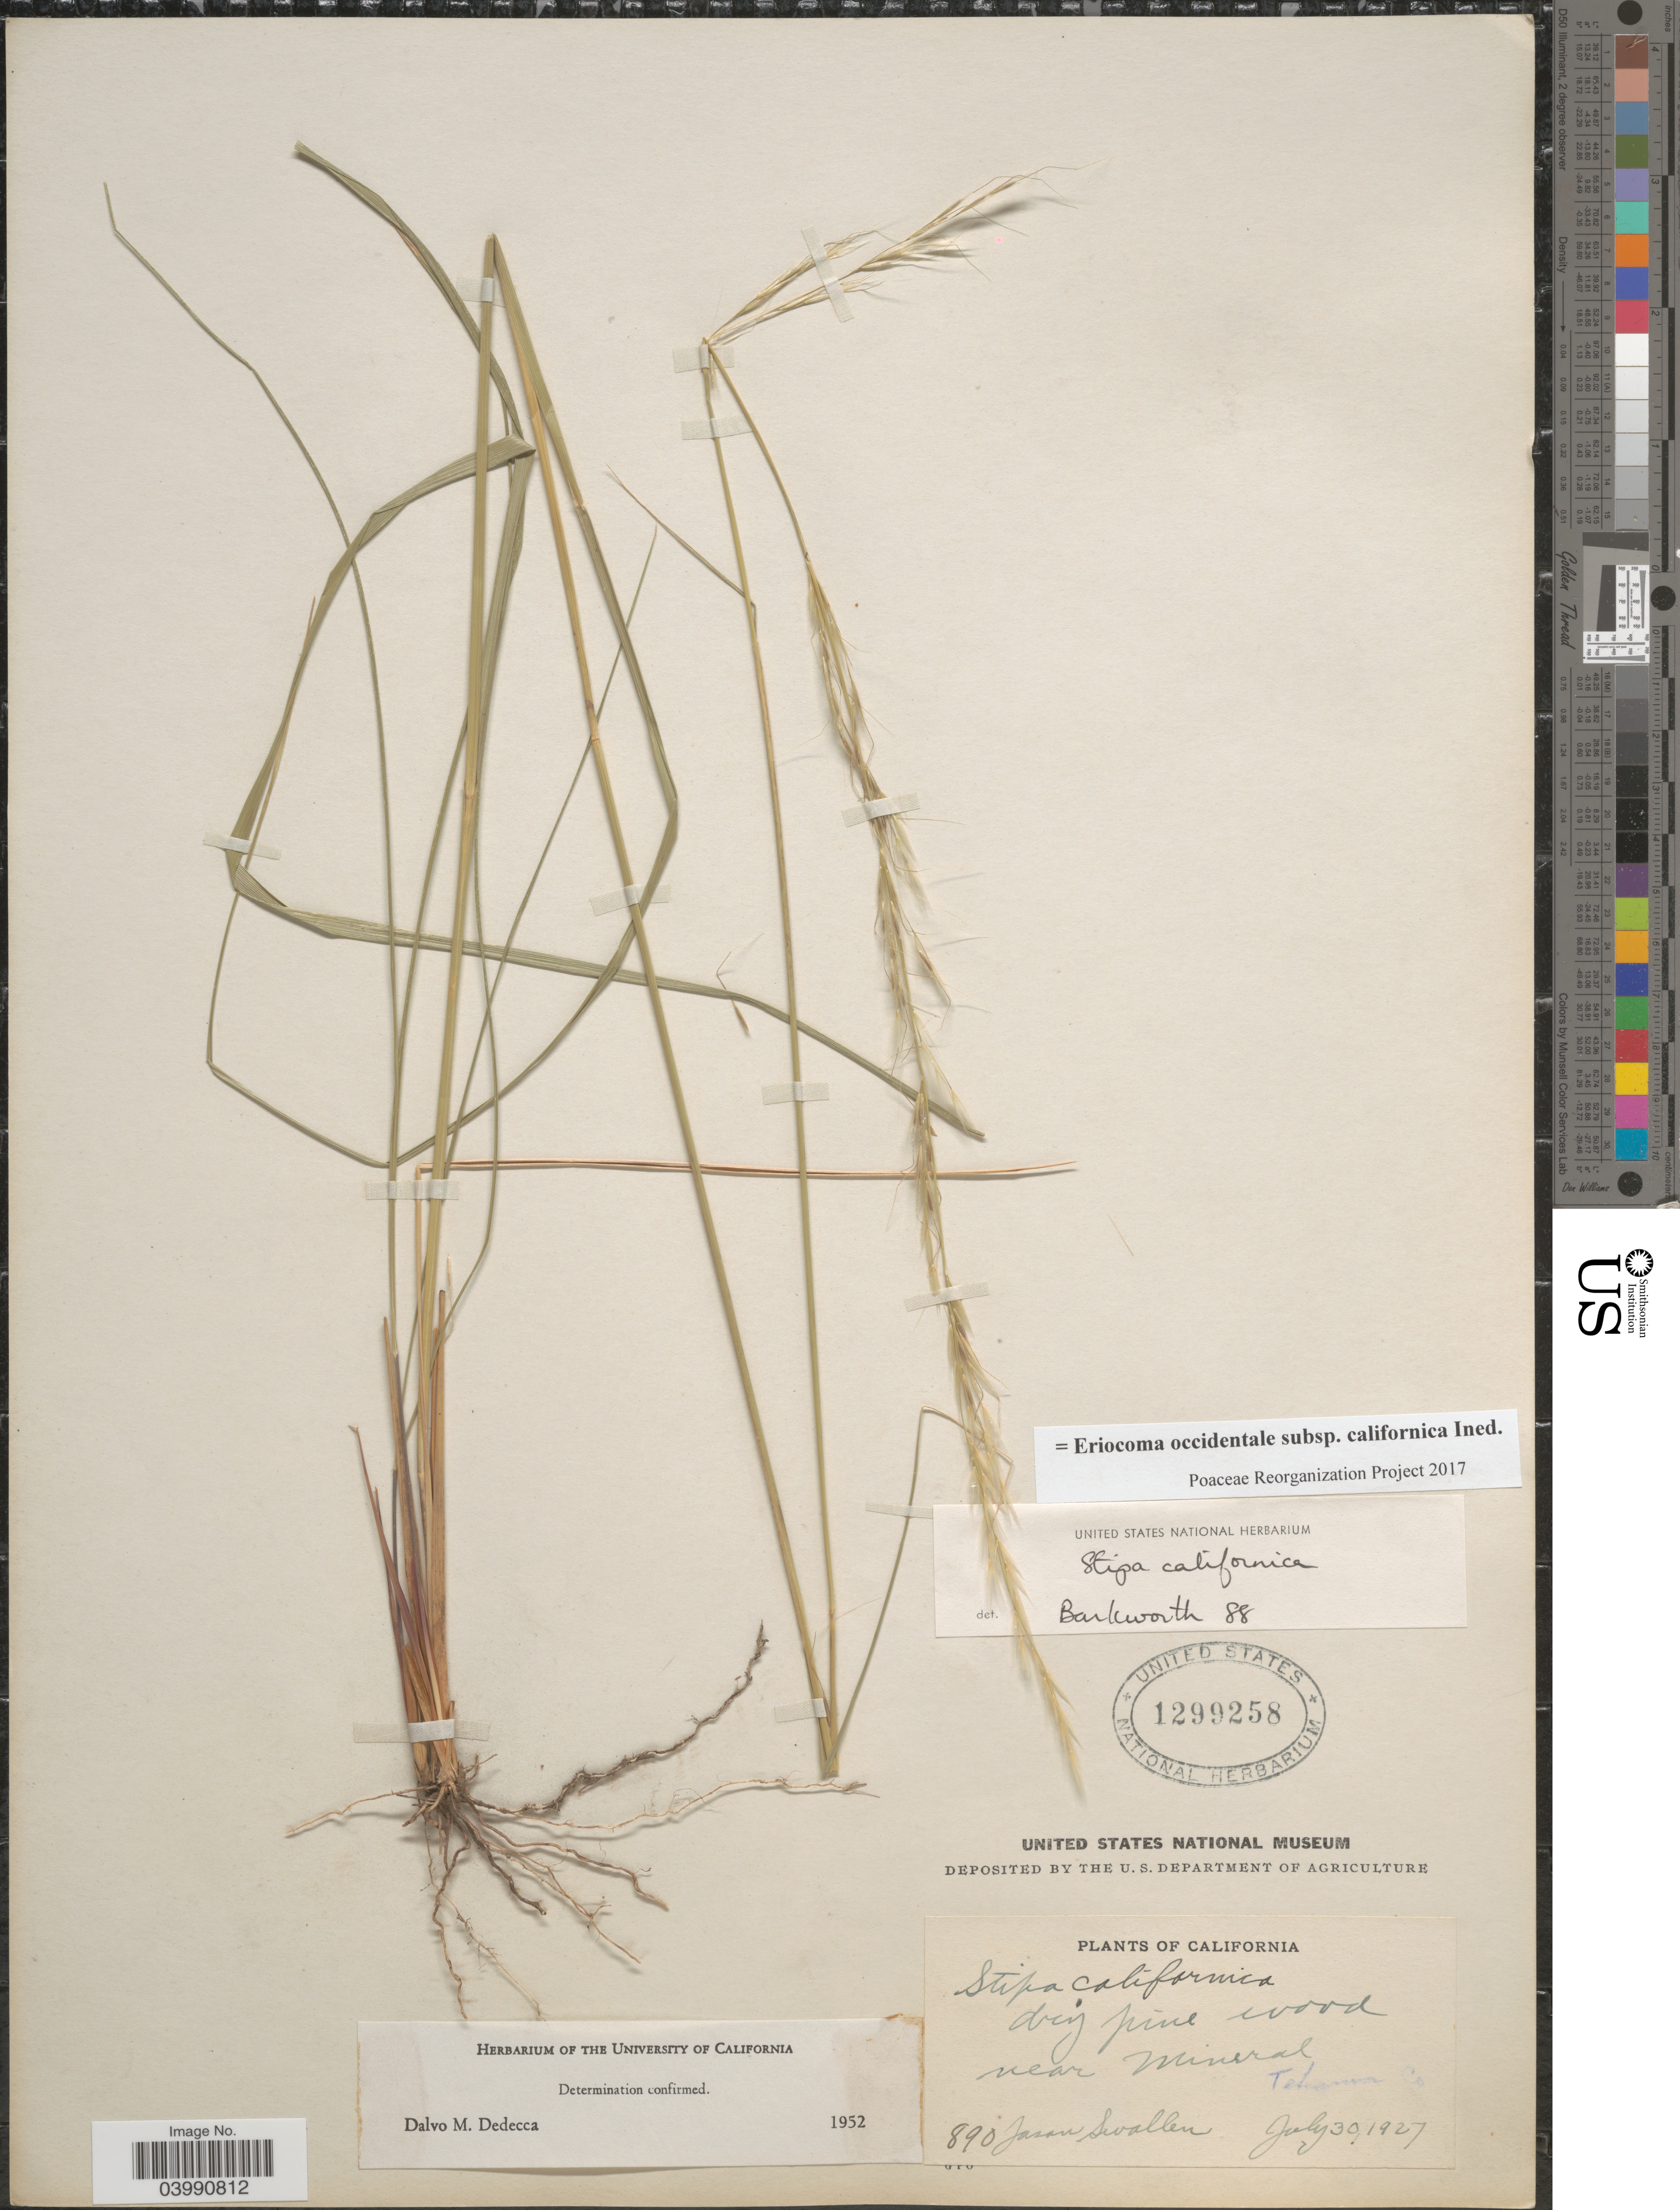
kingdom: Plantae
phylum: Tracheophyta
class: Liliopsida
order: Poales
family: Poaceae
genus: Eriocoma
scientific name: Eriocoma occidentalis subsp. californica ined.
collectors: J. R. Swallen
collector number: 890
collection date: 1927-07-30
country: United States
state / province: California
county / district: Tehama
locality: Dry pine wood near Mineral. Tehama Co.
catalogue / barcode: US 1299258